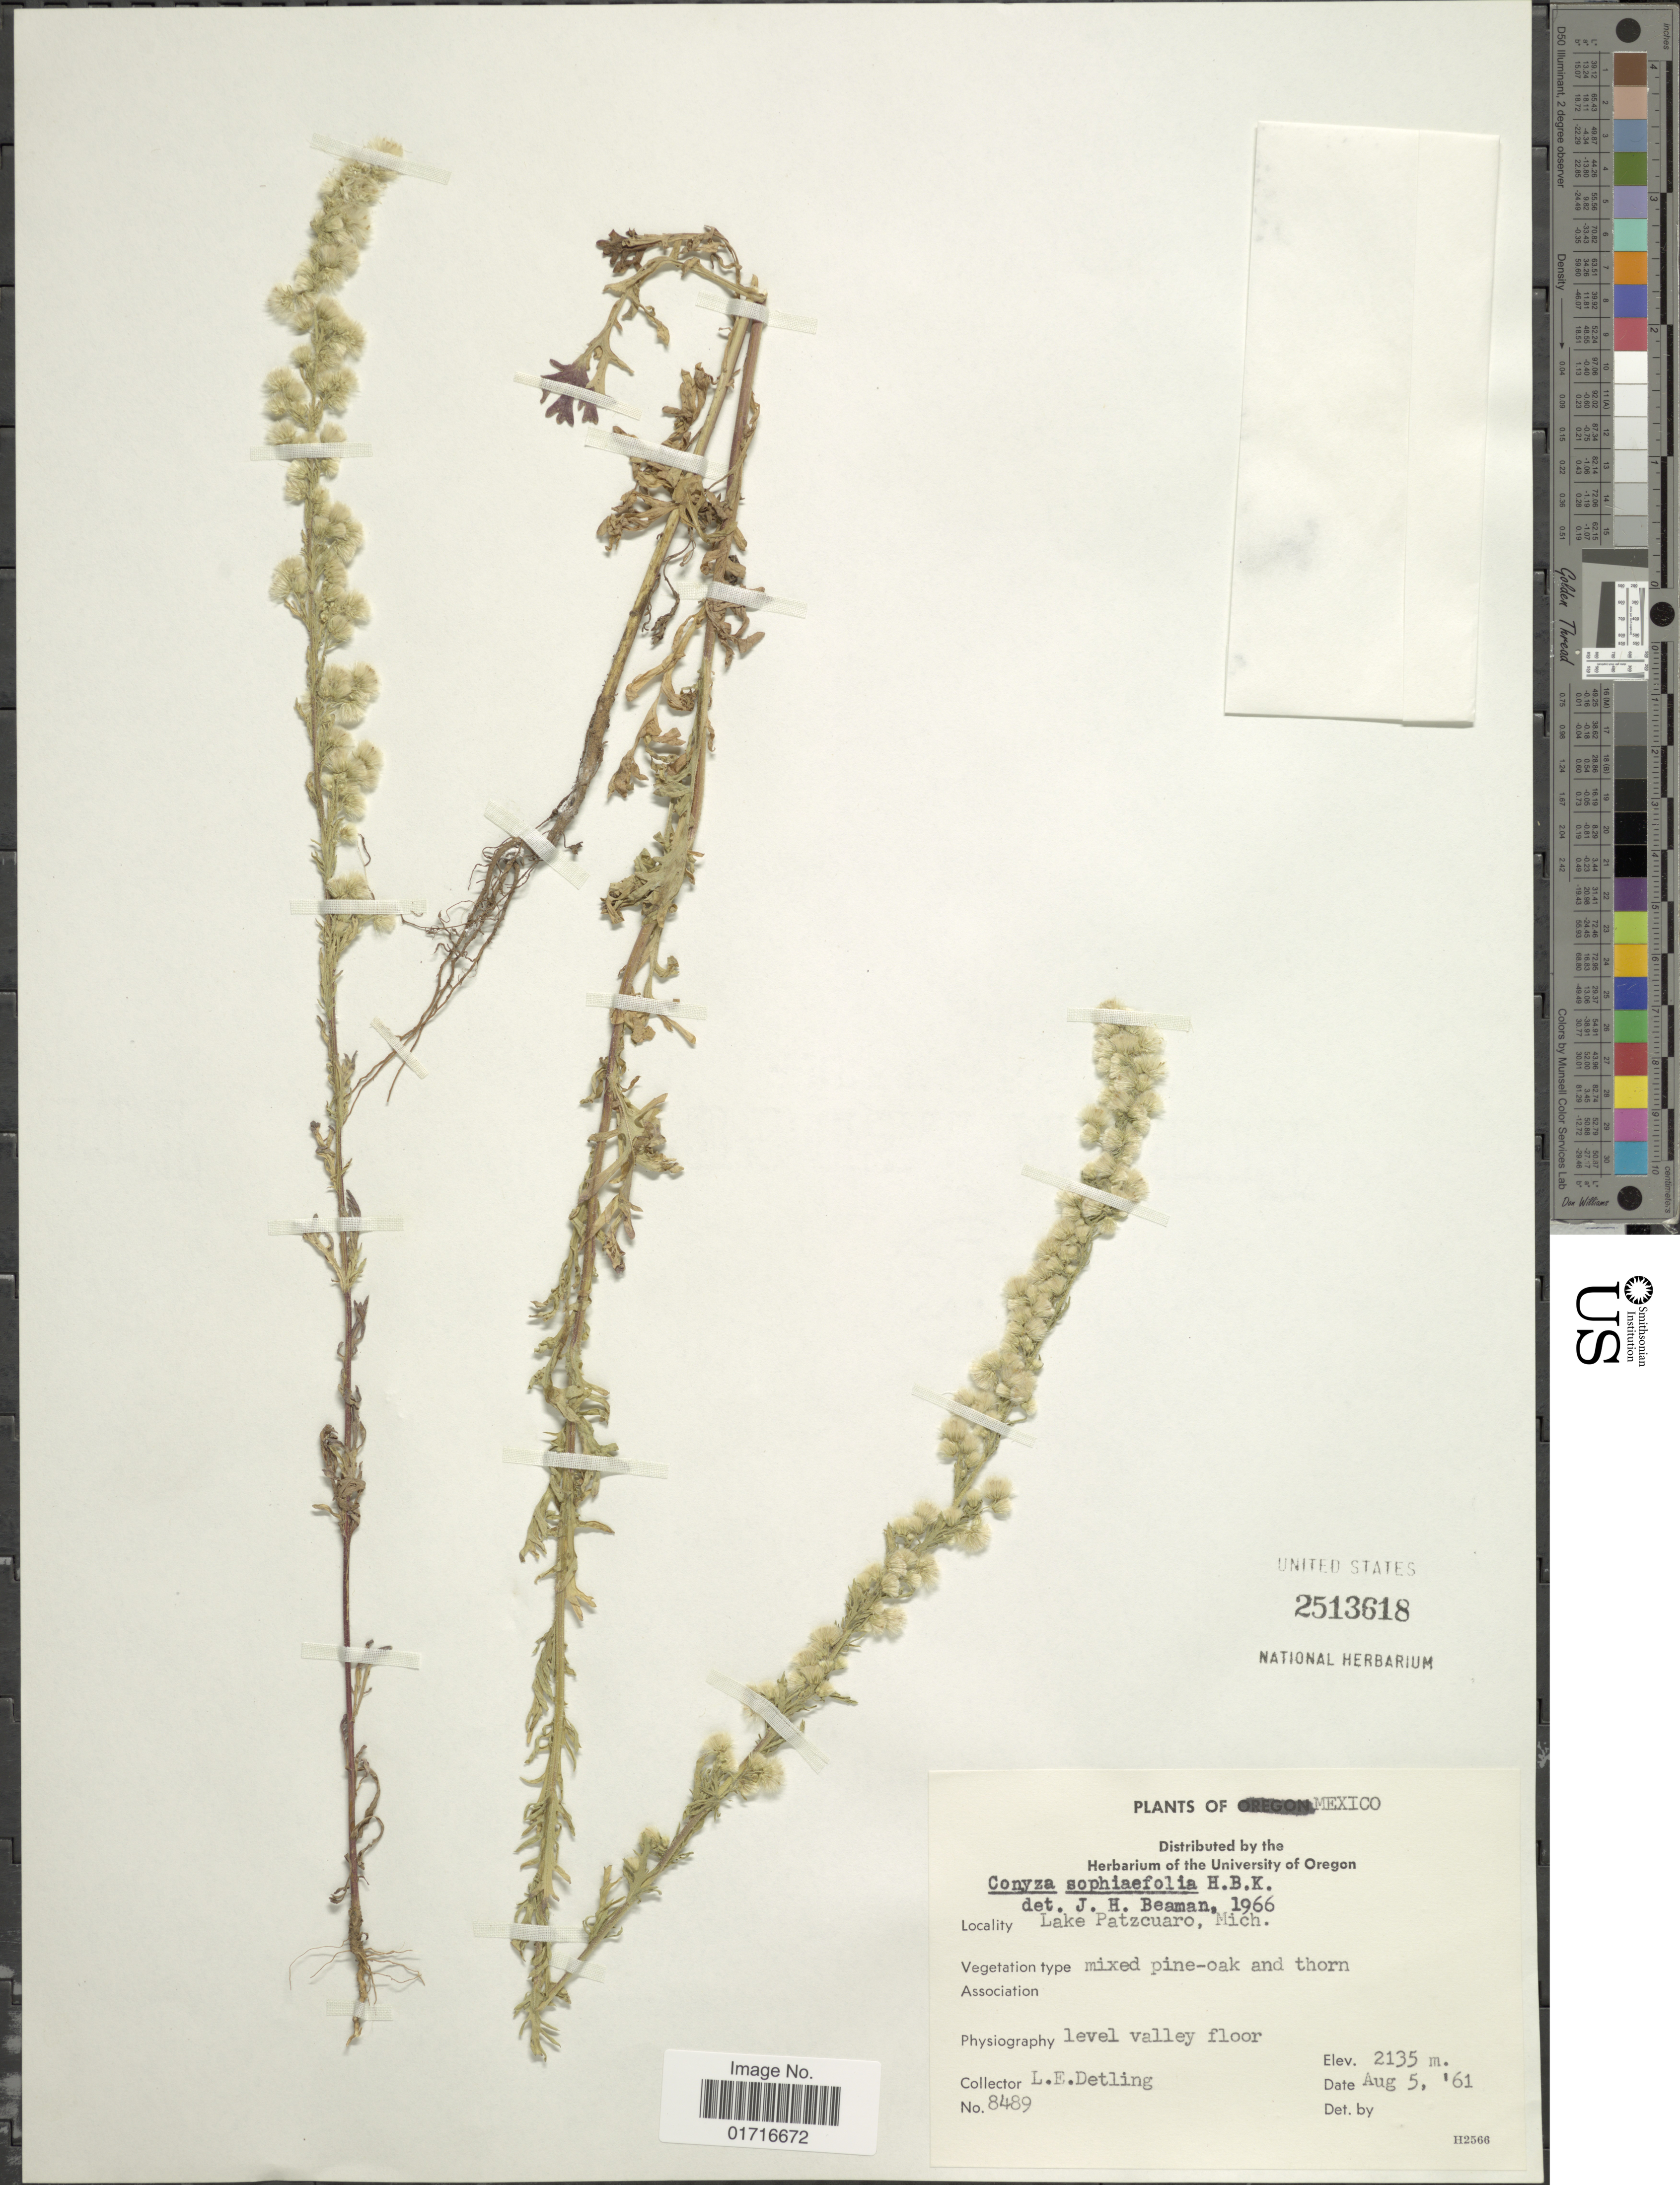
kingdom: Plantae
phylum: Tracheophyta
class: Magnoliopsida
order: Asterales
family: Asteraceae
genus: Conyza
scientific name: Conyza sophiaefolia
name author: Kunth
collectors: L. E. Detling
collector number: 8489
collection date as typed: Transcribed d/m/y: 5/8/61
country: Mexico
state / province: Michoacán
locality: Lake Patzcuaro. Mich.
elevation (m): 2135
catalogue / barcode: US 2513618